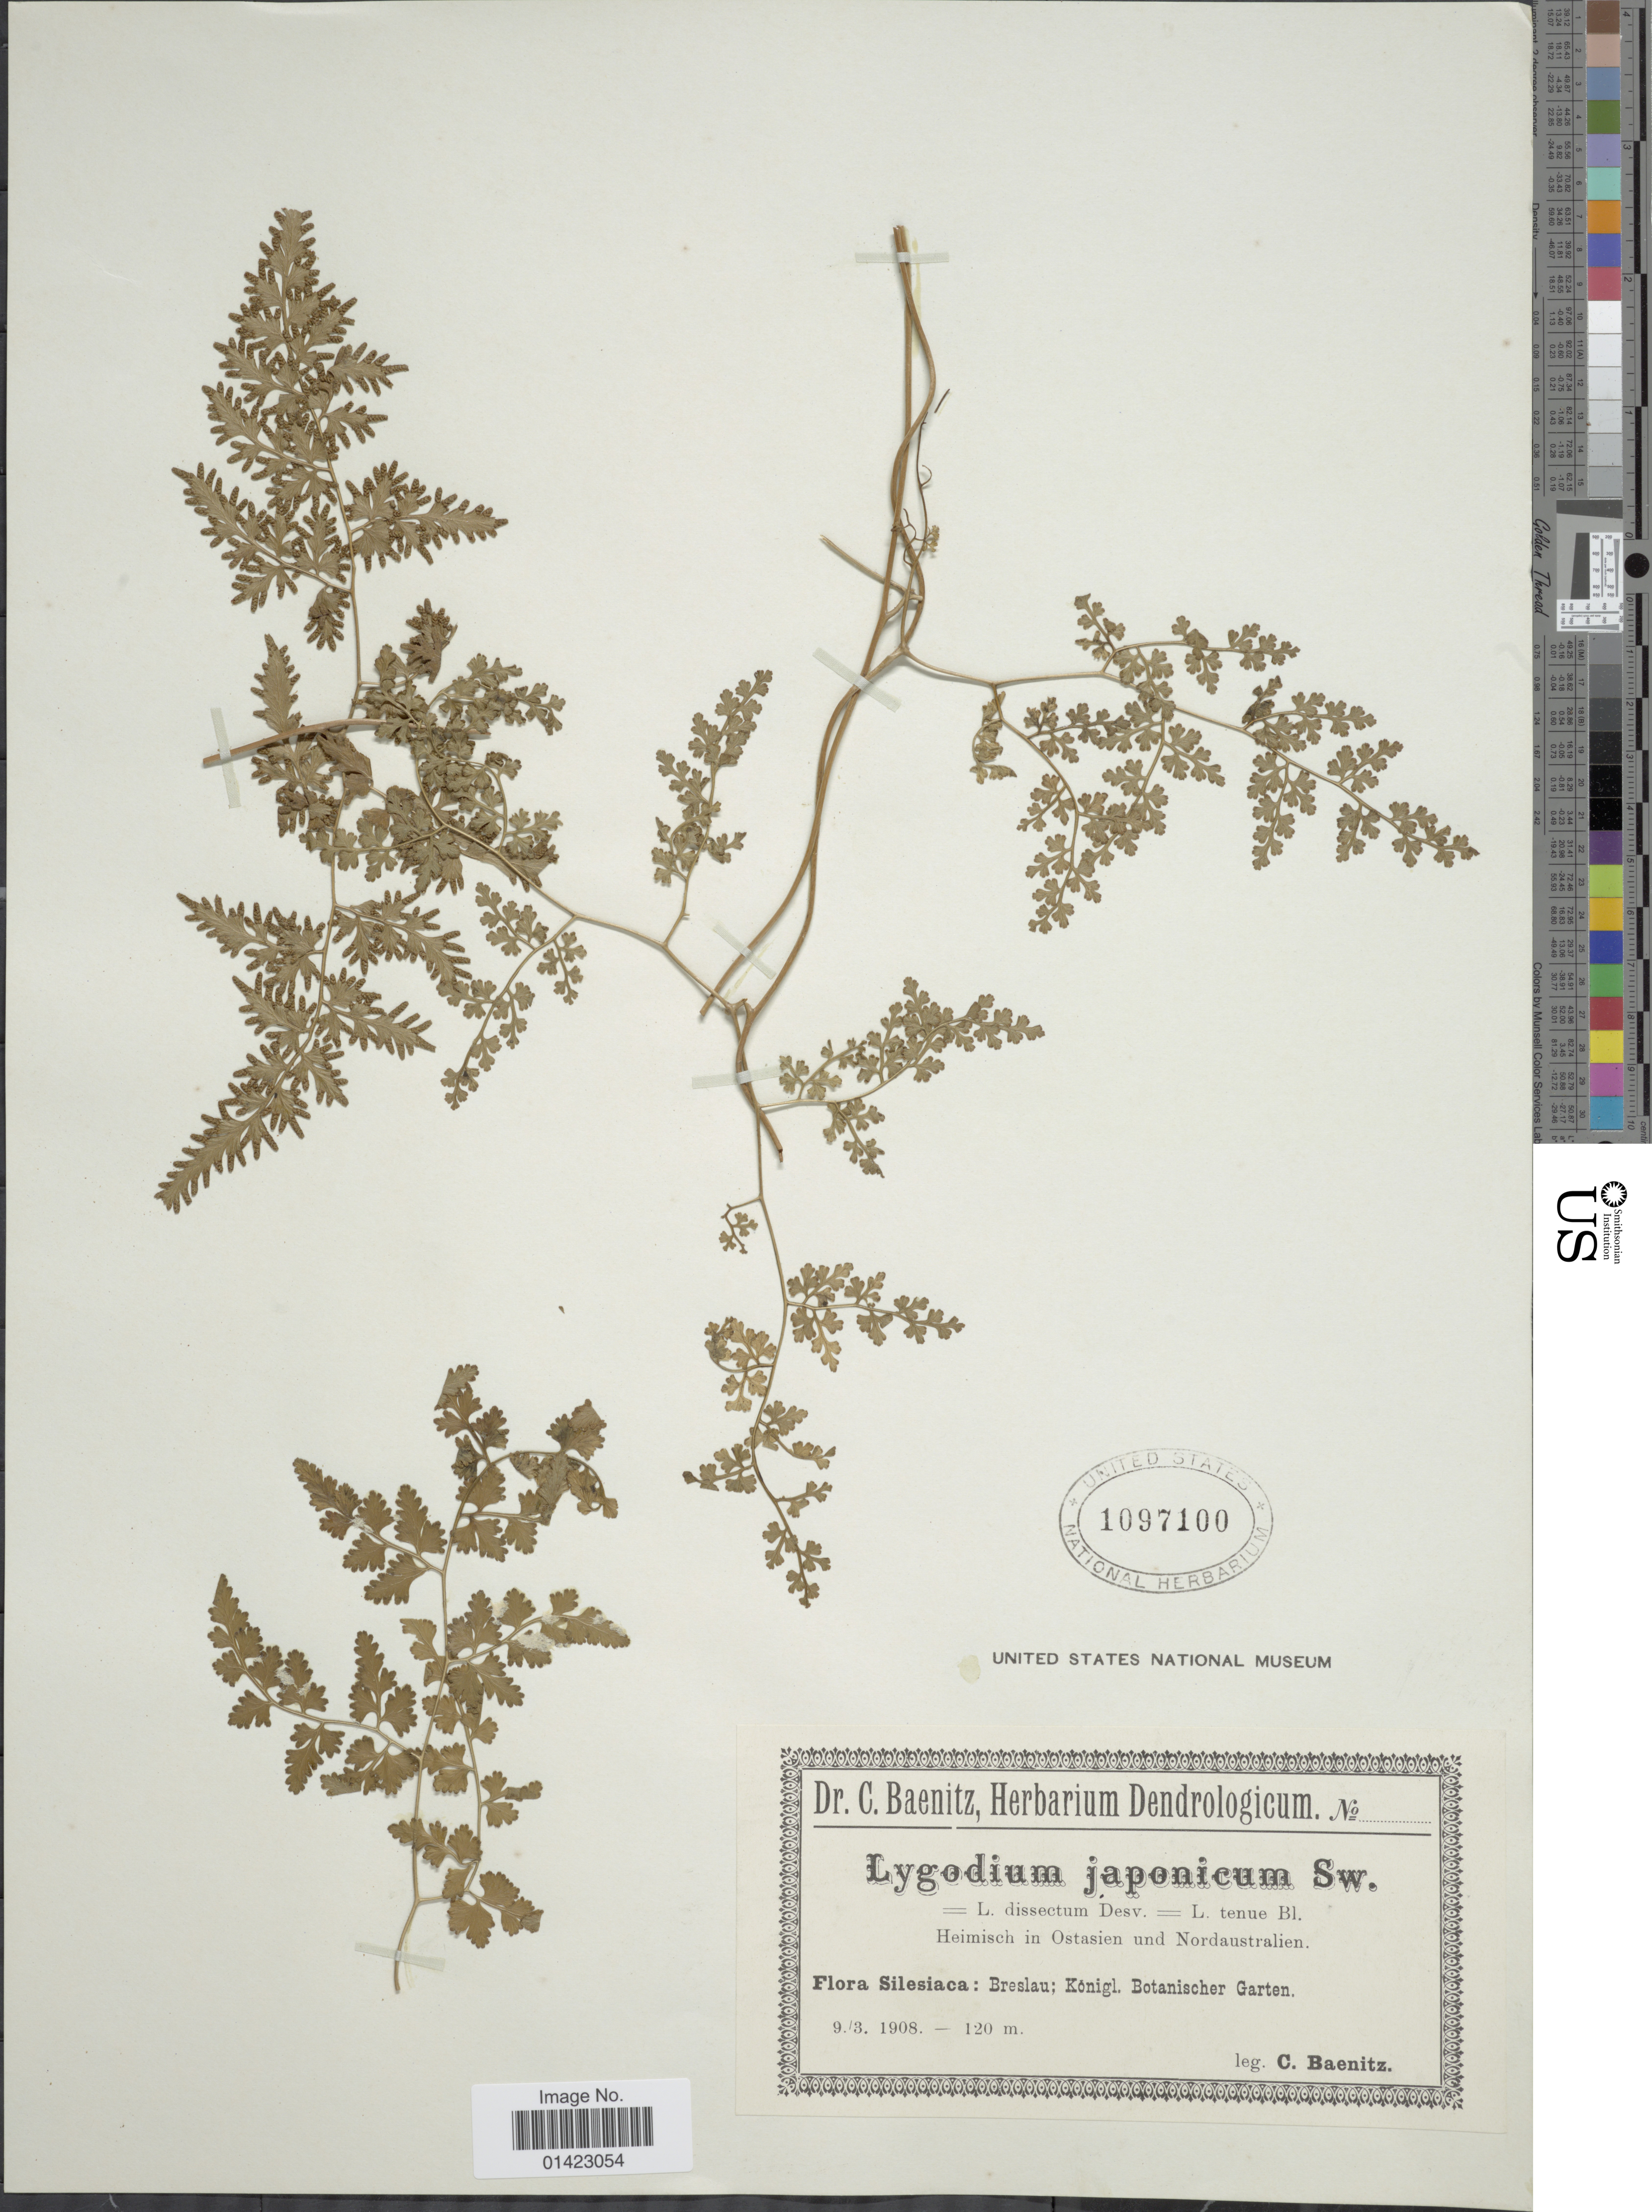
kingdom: Plantae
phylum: Tracheophyta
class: Polypodiopsida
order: Schizaeales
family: Lygodiaceae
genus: Lygodium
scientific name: Lygodium japonicum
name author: (Thunb.) Sw.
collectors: C. G. Baenitz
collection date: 1908-03-09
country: Poland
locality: Flora Silesiaca: Breslau; Konigl. Botanischer Garden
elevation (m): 120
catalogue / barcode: US 1097100